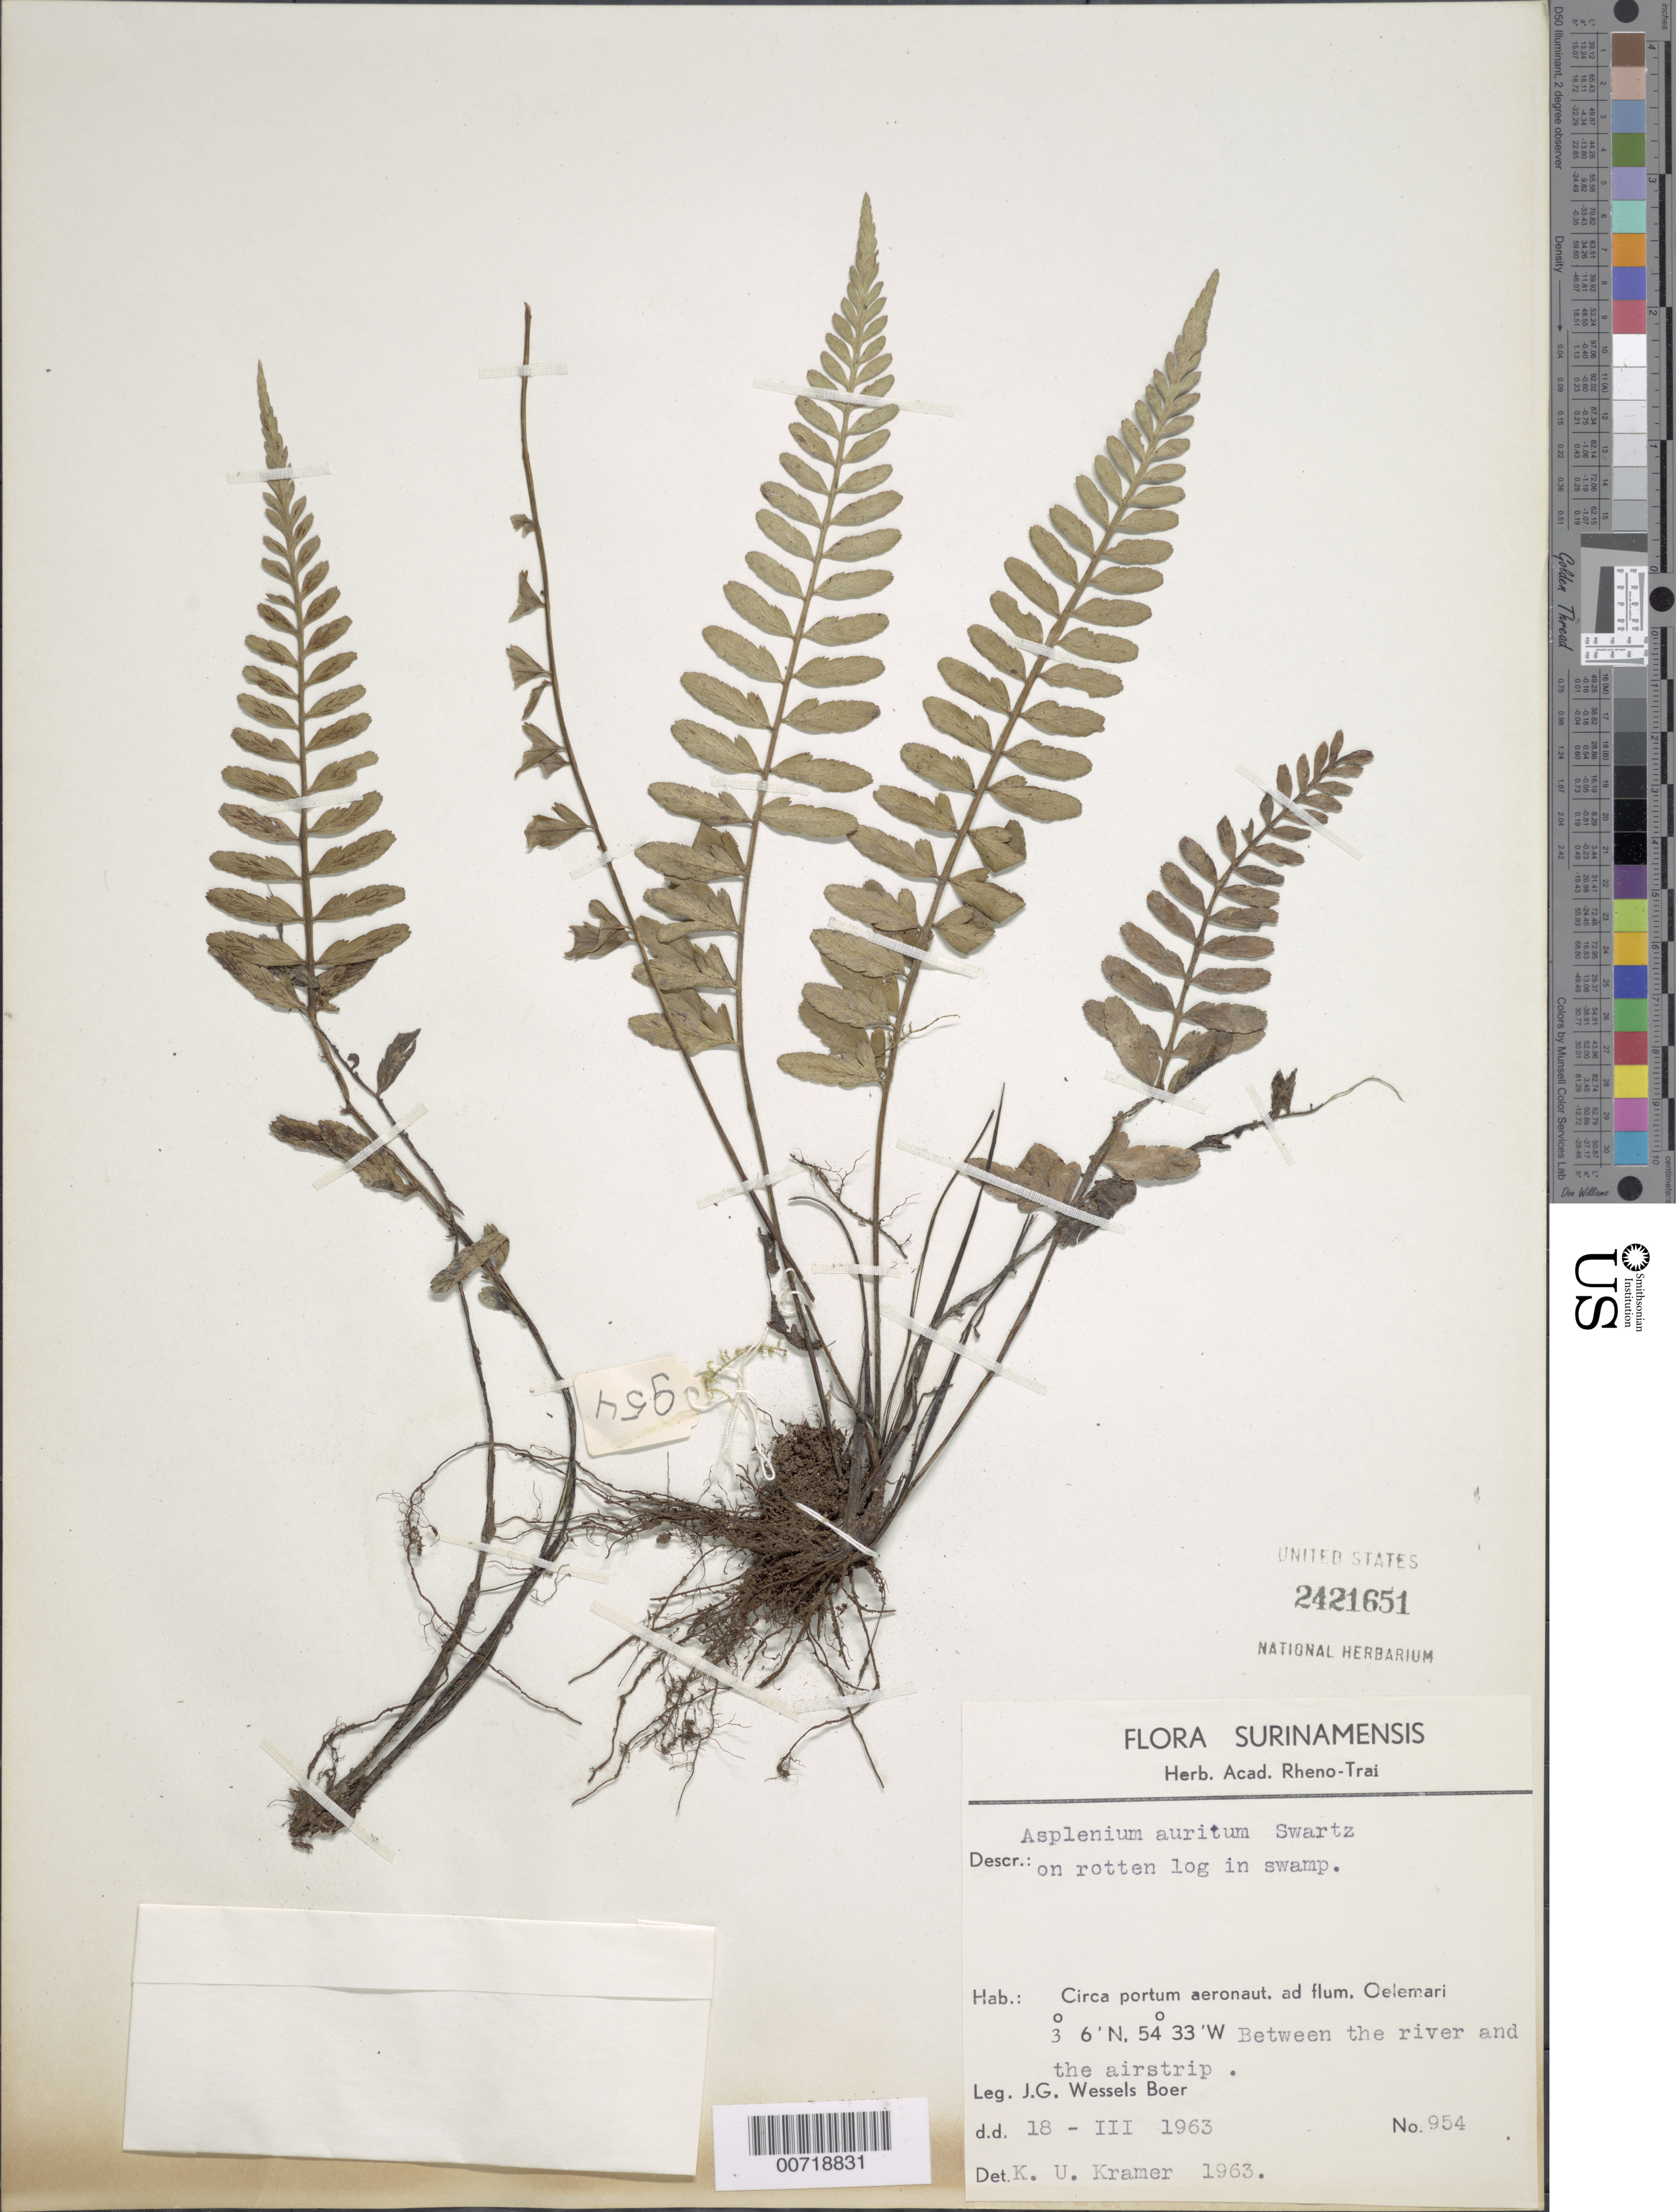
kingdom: Plantae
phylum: Tracheophyta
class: Polypodiopsida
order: Polypodiales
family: Aspleniaceae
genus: Asplenium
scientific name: Asplenium auritum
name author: Sw.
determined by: Kramer, K. U.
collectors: J. G. Wessels Boer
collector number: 954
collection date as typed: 18-Mar-63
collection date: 1963-03-18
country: Suriname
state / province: Sipaliwini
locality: Oelemari R., between river and airstrip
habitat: On rotten log in swamp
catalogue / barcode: US 2421651